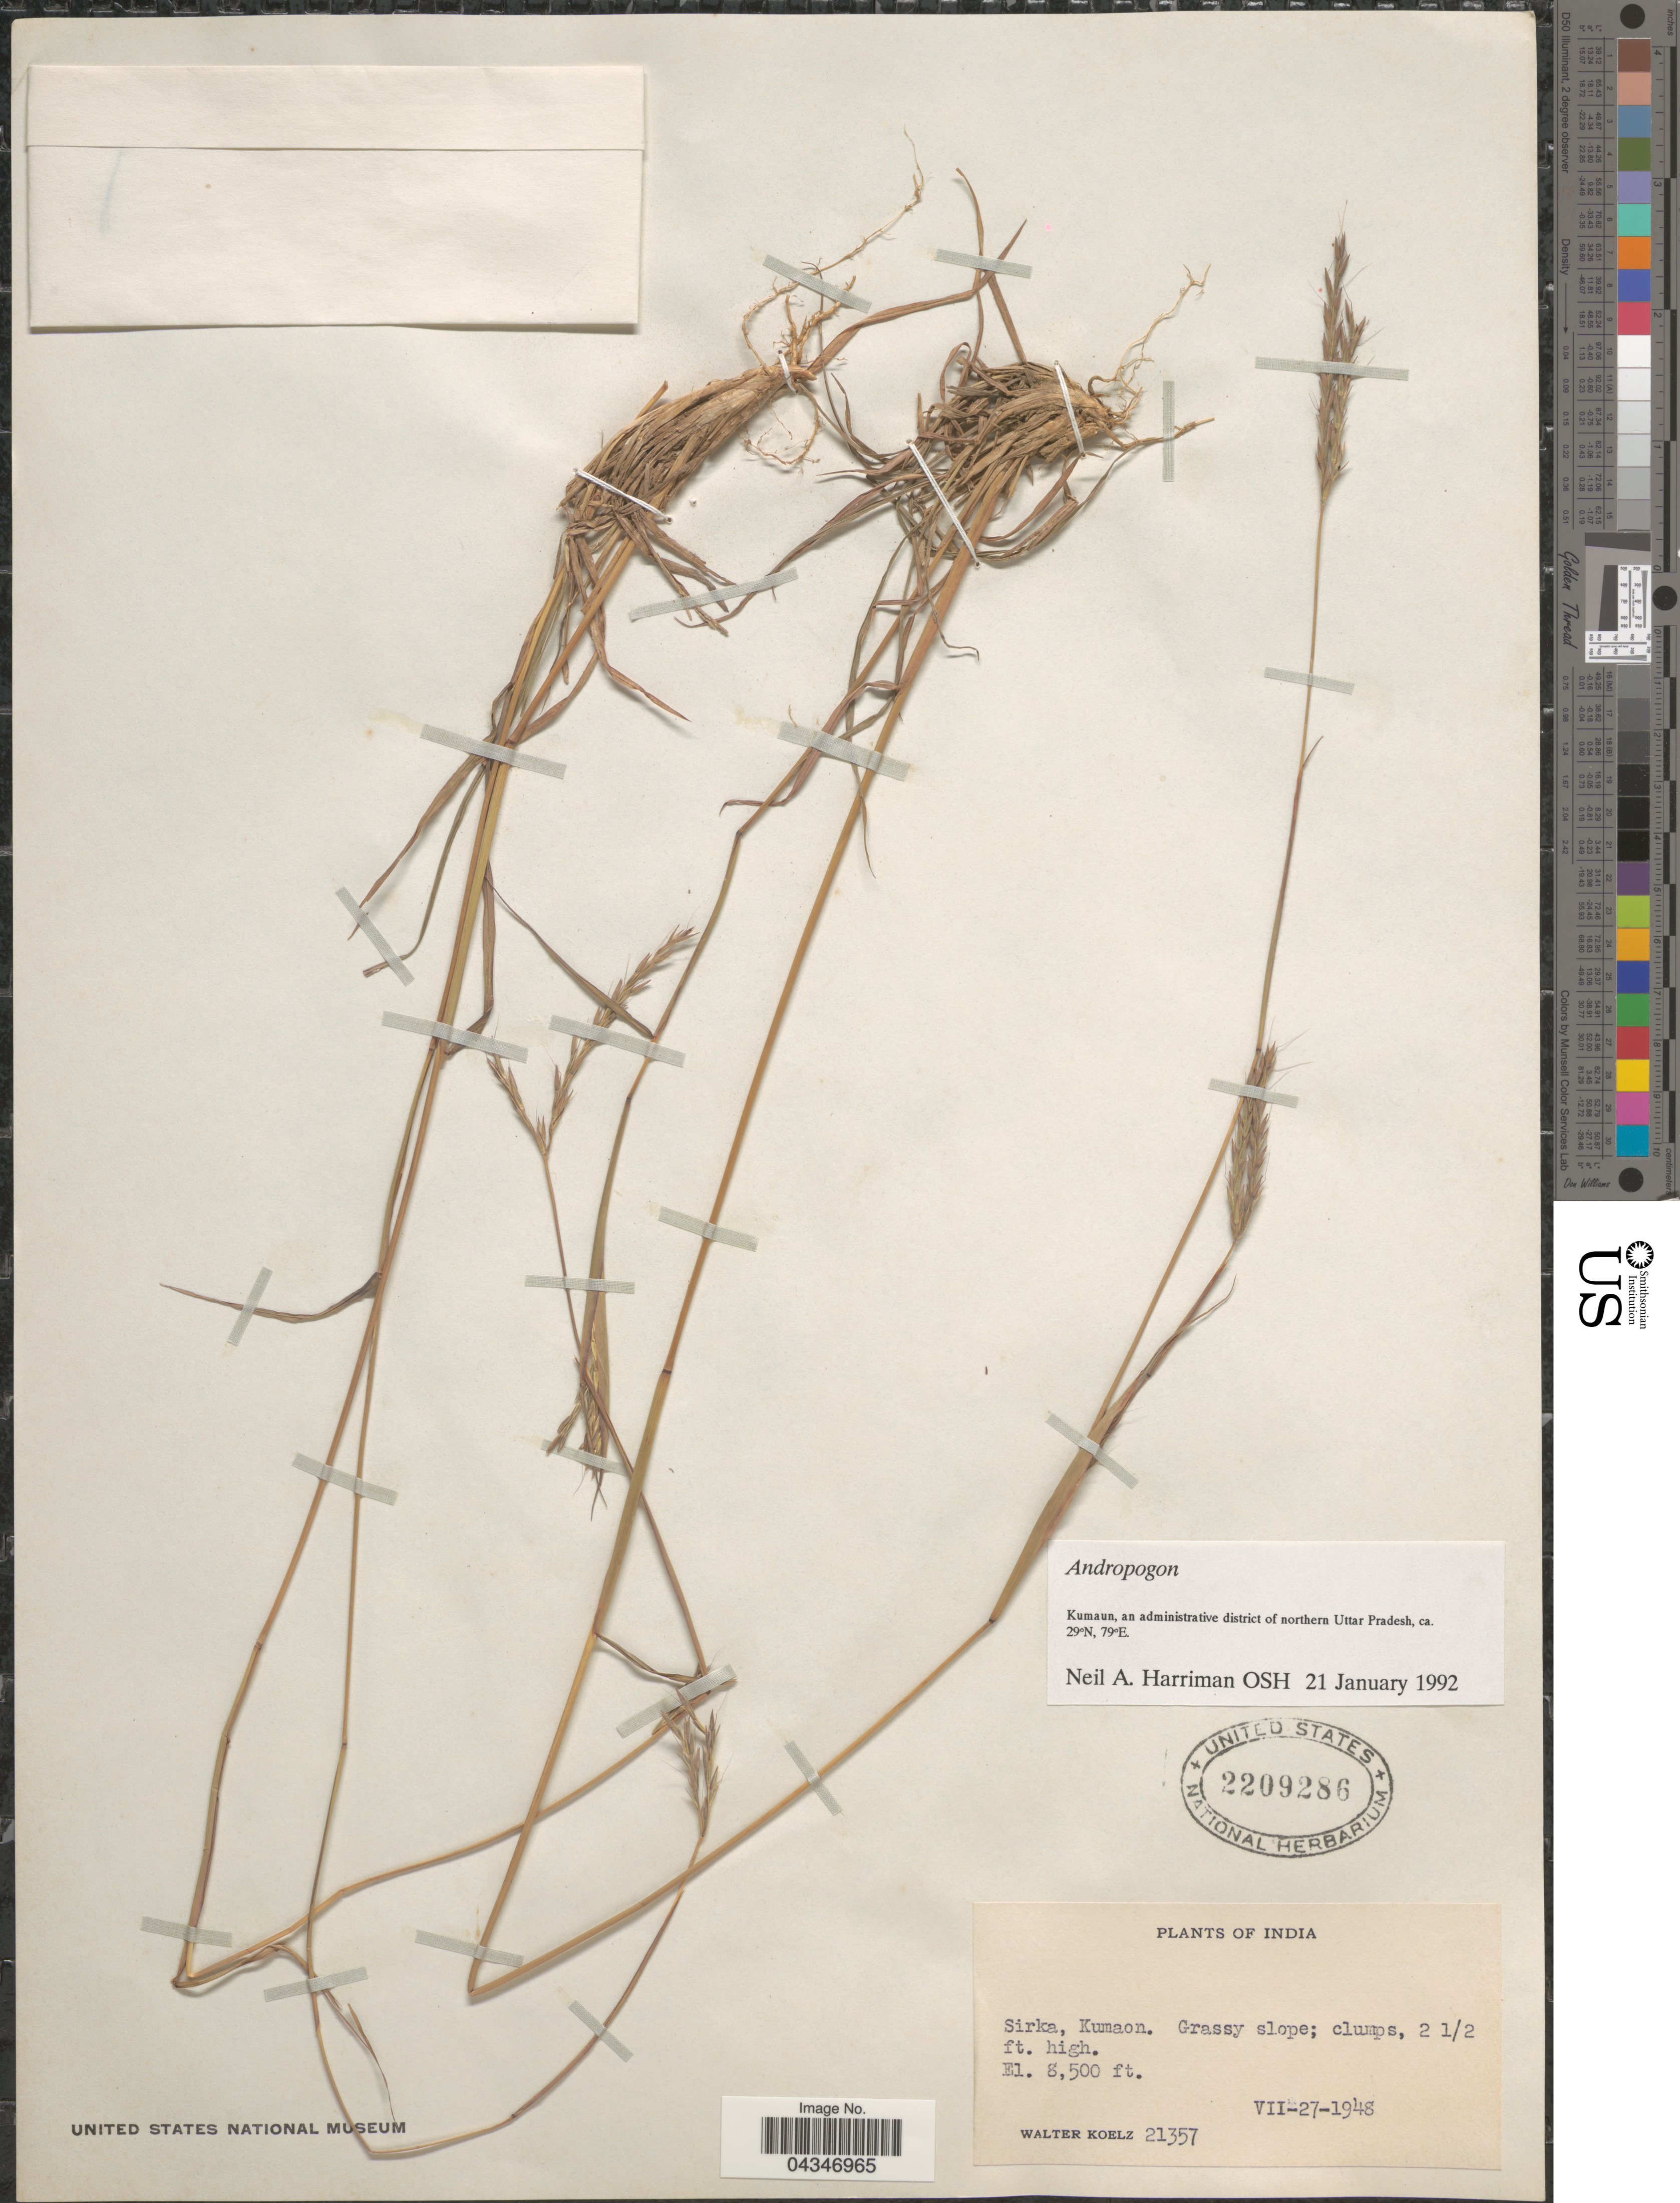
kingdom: Plantae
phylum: Tracheophyta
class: Liliopsida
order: Poales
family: Poaceae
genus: Andropogon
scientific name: Andropogon sp.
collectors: W. N. Koelz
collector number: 21357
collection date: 1948-07-27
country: India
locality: Sirka, Kumaon.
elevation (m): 2591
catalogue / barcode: US 2209286